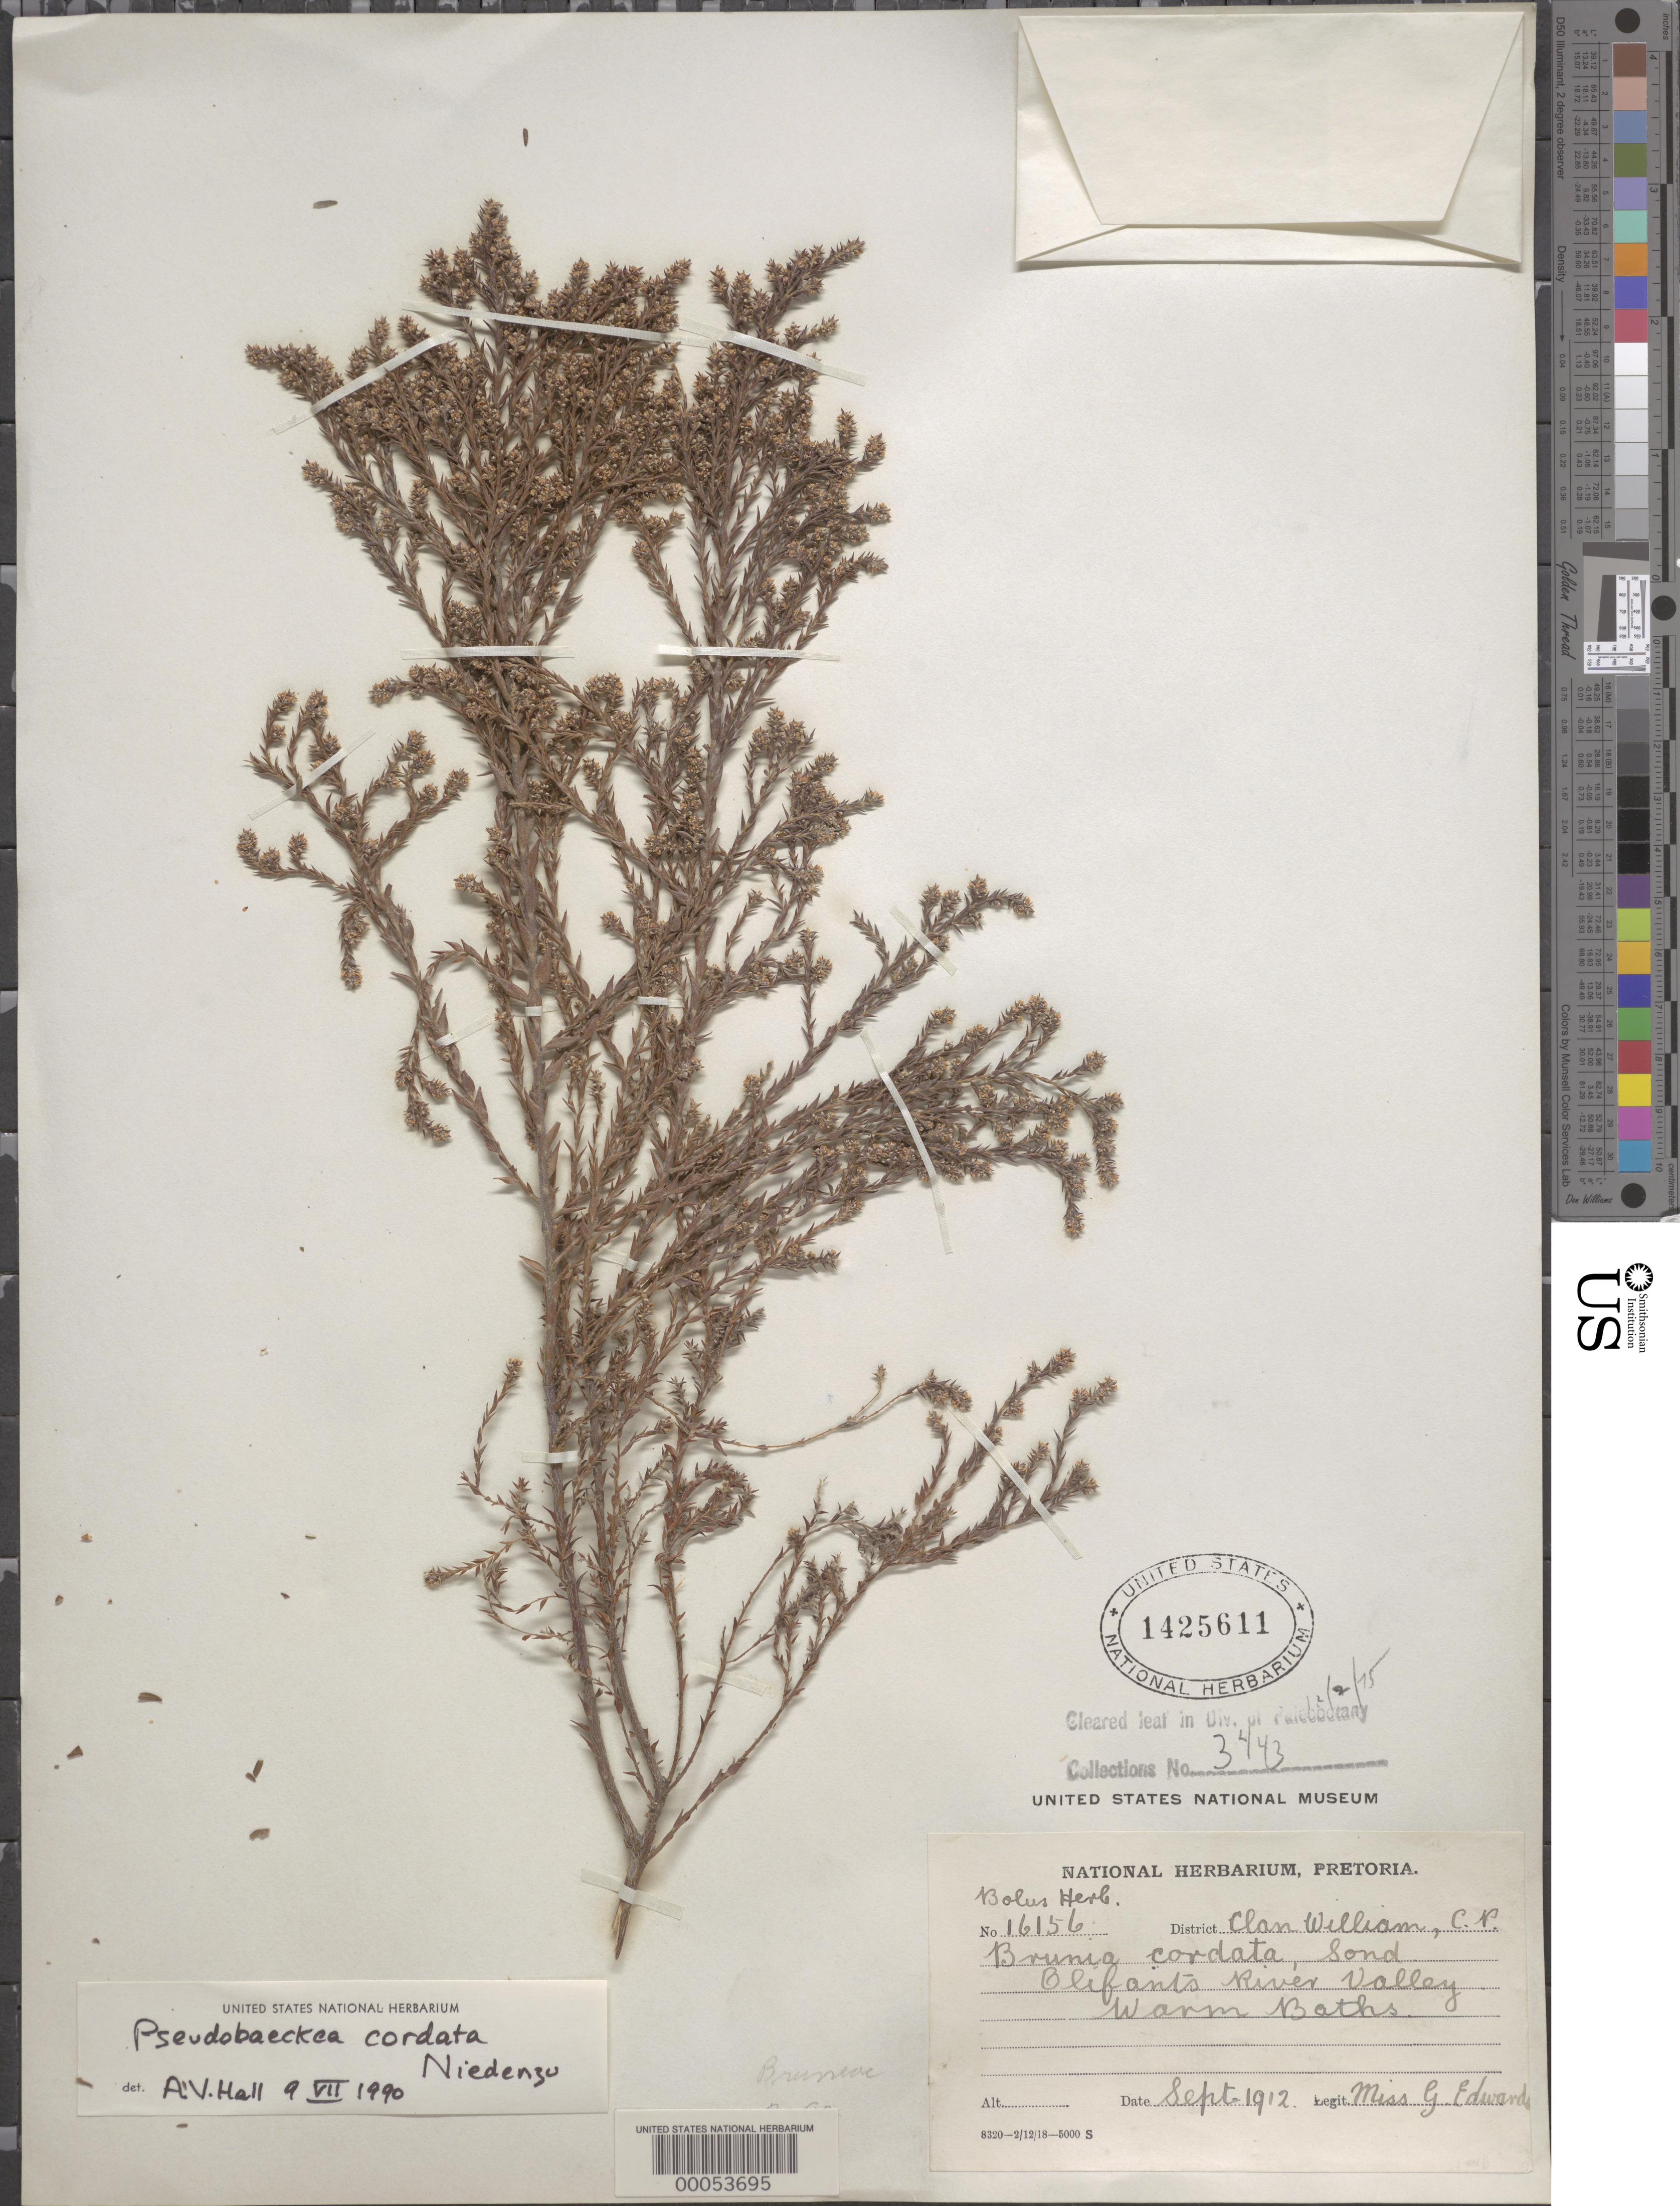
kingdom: Plantae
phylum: Tracheophyta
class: Magnoliopsida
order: Bruniales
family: Bruniaceae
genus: Brunia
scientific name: Brunia cordata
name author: (Burm. f.) Walp.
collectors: G. Edwards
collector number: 16156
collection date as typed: Sep 1912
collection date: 1912-09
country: South Africa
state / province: Western Cape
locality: Clanwilliam, olifants river valley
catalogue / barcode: US 1425611